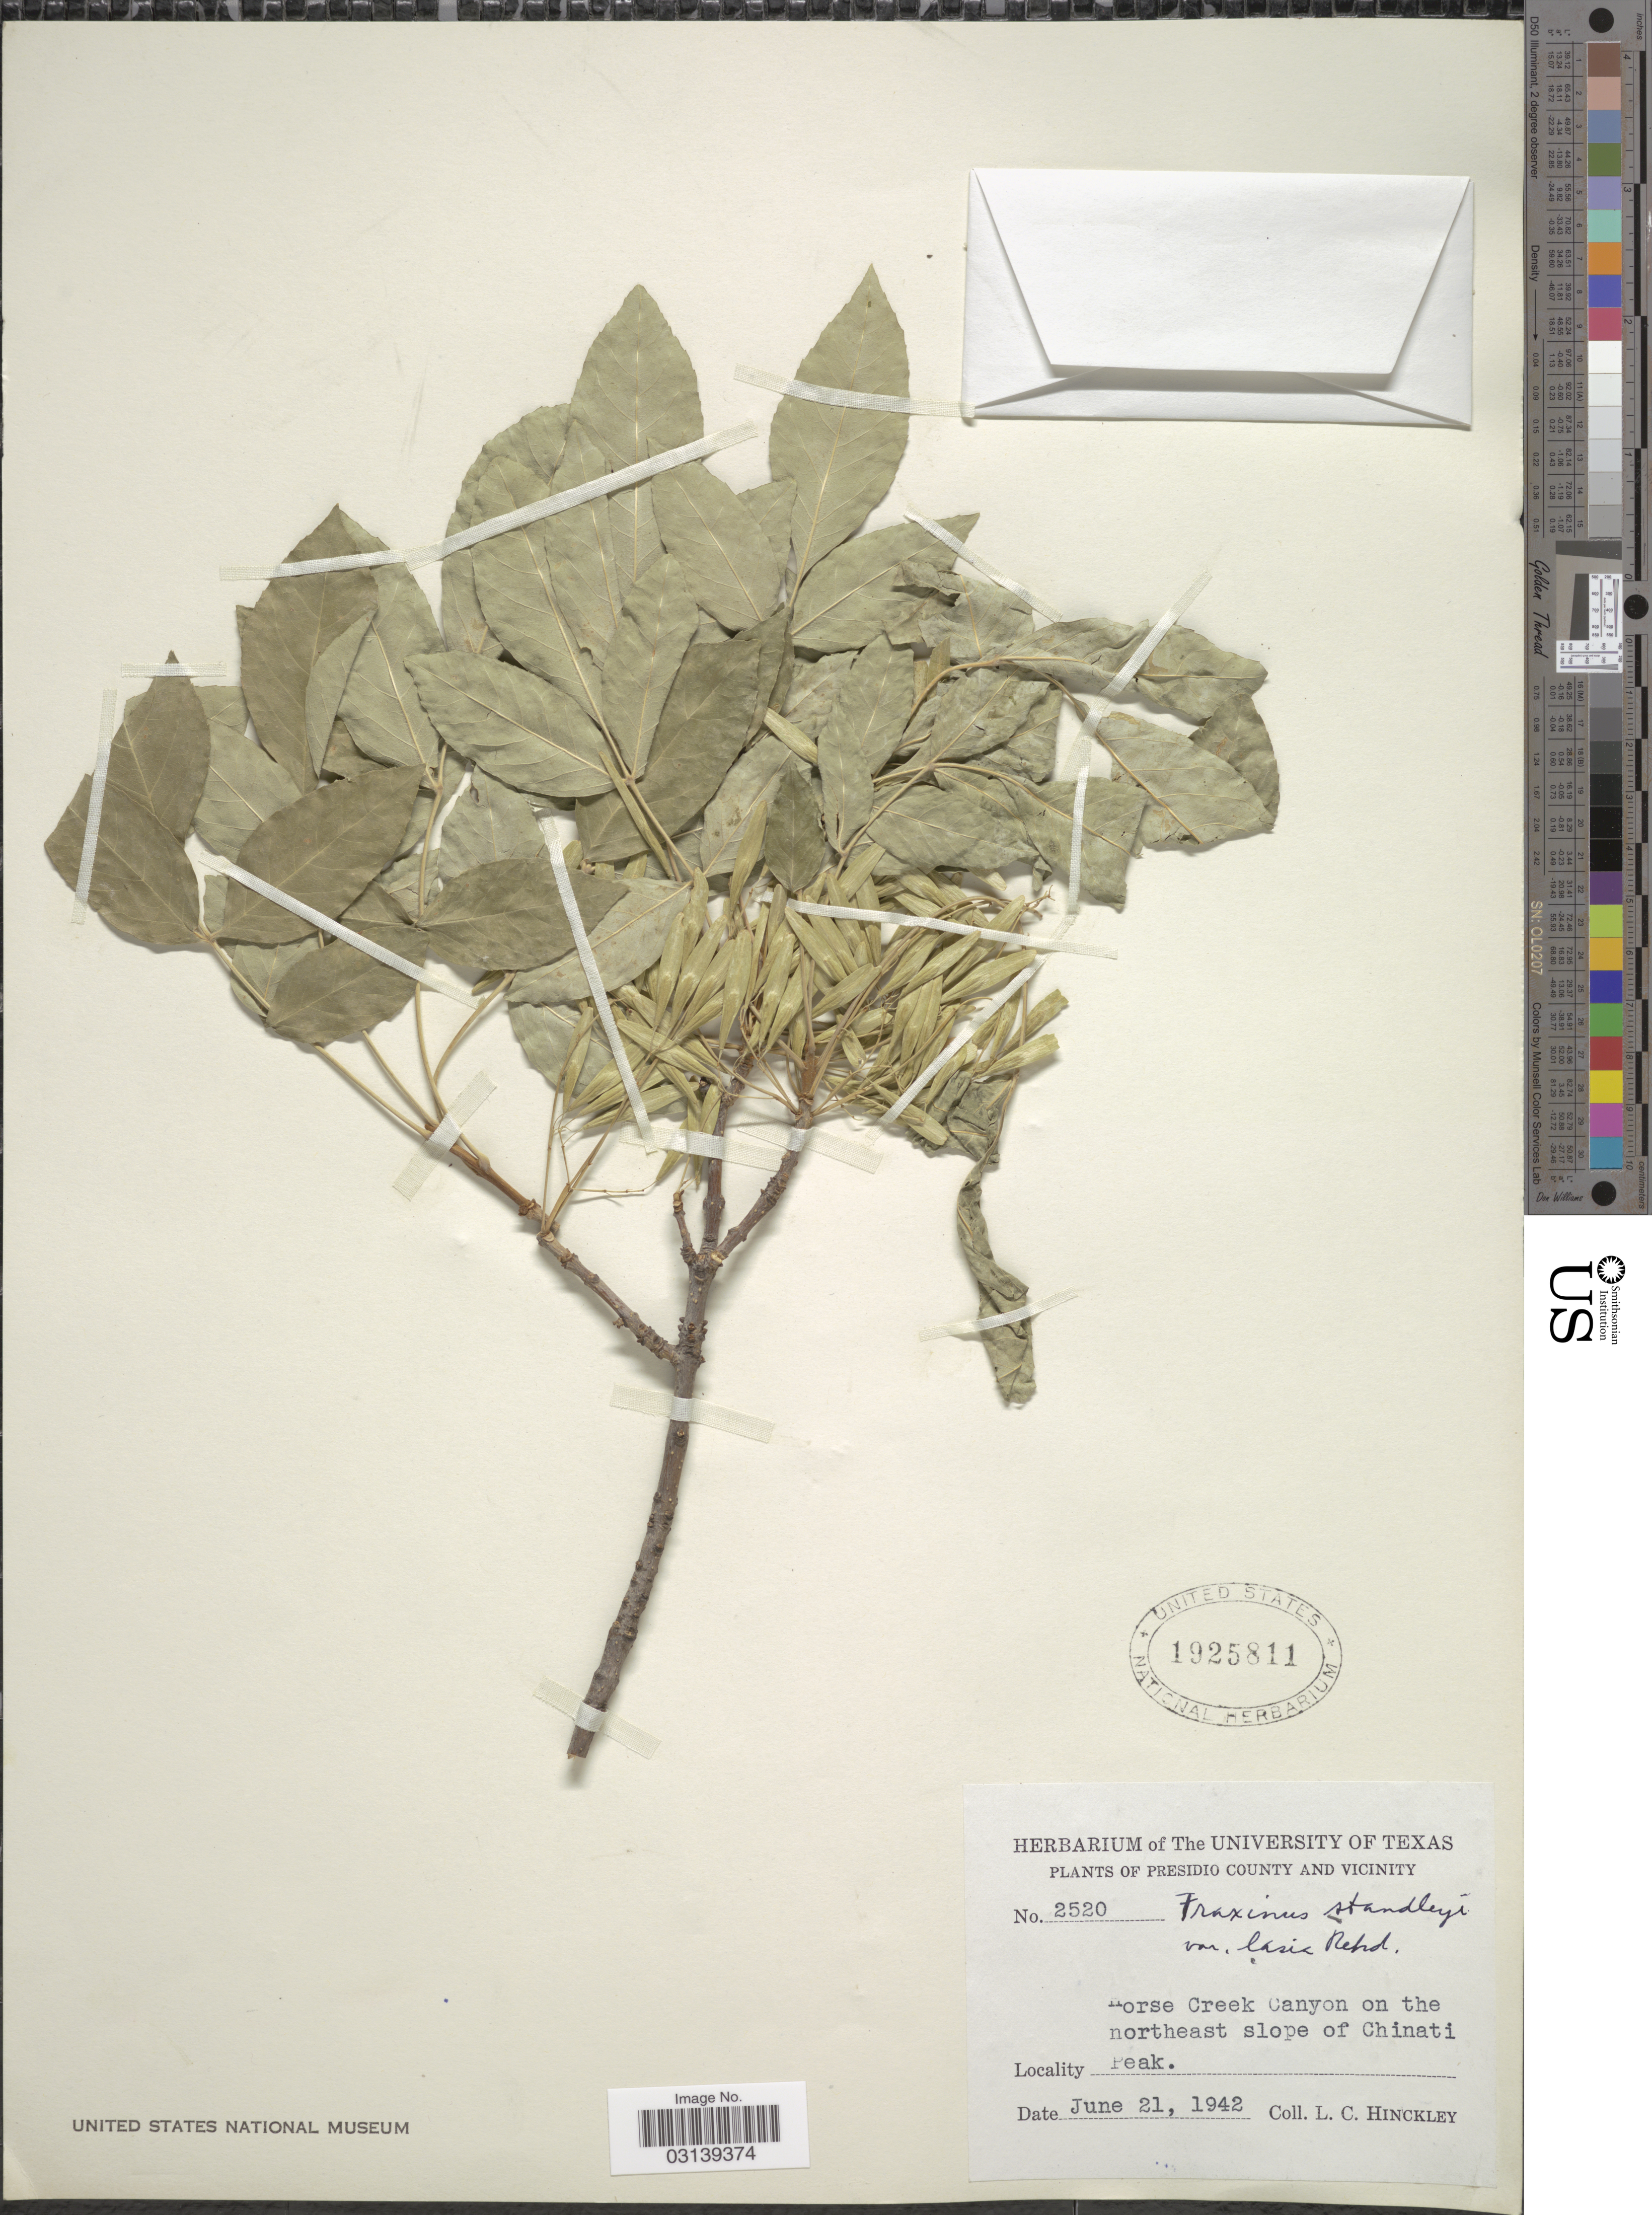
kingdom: Plantae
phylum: Tracheophyta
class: Magnoliopsida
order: Lamiales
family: Oleaceae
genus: Fraxinus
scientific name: Fraxinus velutina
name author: Torr.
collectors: L. Hinckley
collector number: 2520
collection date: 1942-06-21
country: United States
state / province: Texas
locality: Presidio County and Vicinity, Horse Creek Canyon on the northeast slope of Chinati Peak.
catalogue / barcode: US 1925811